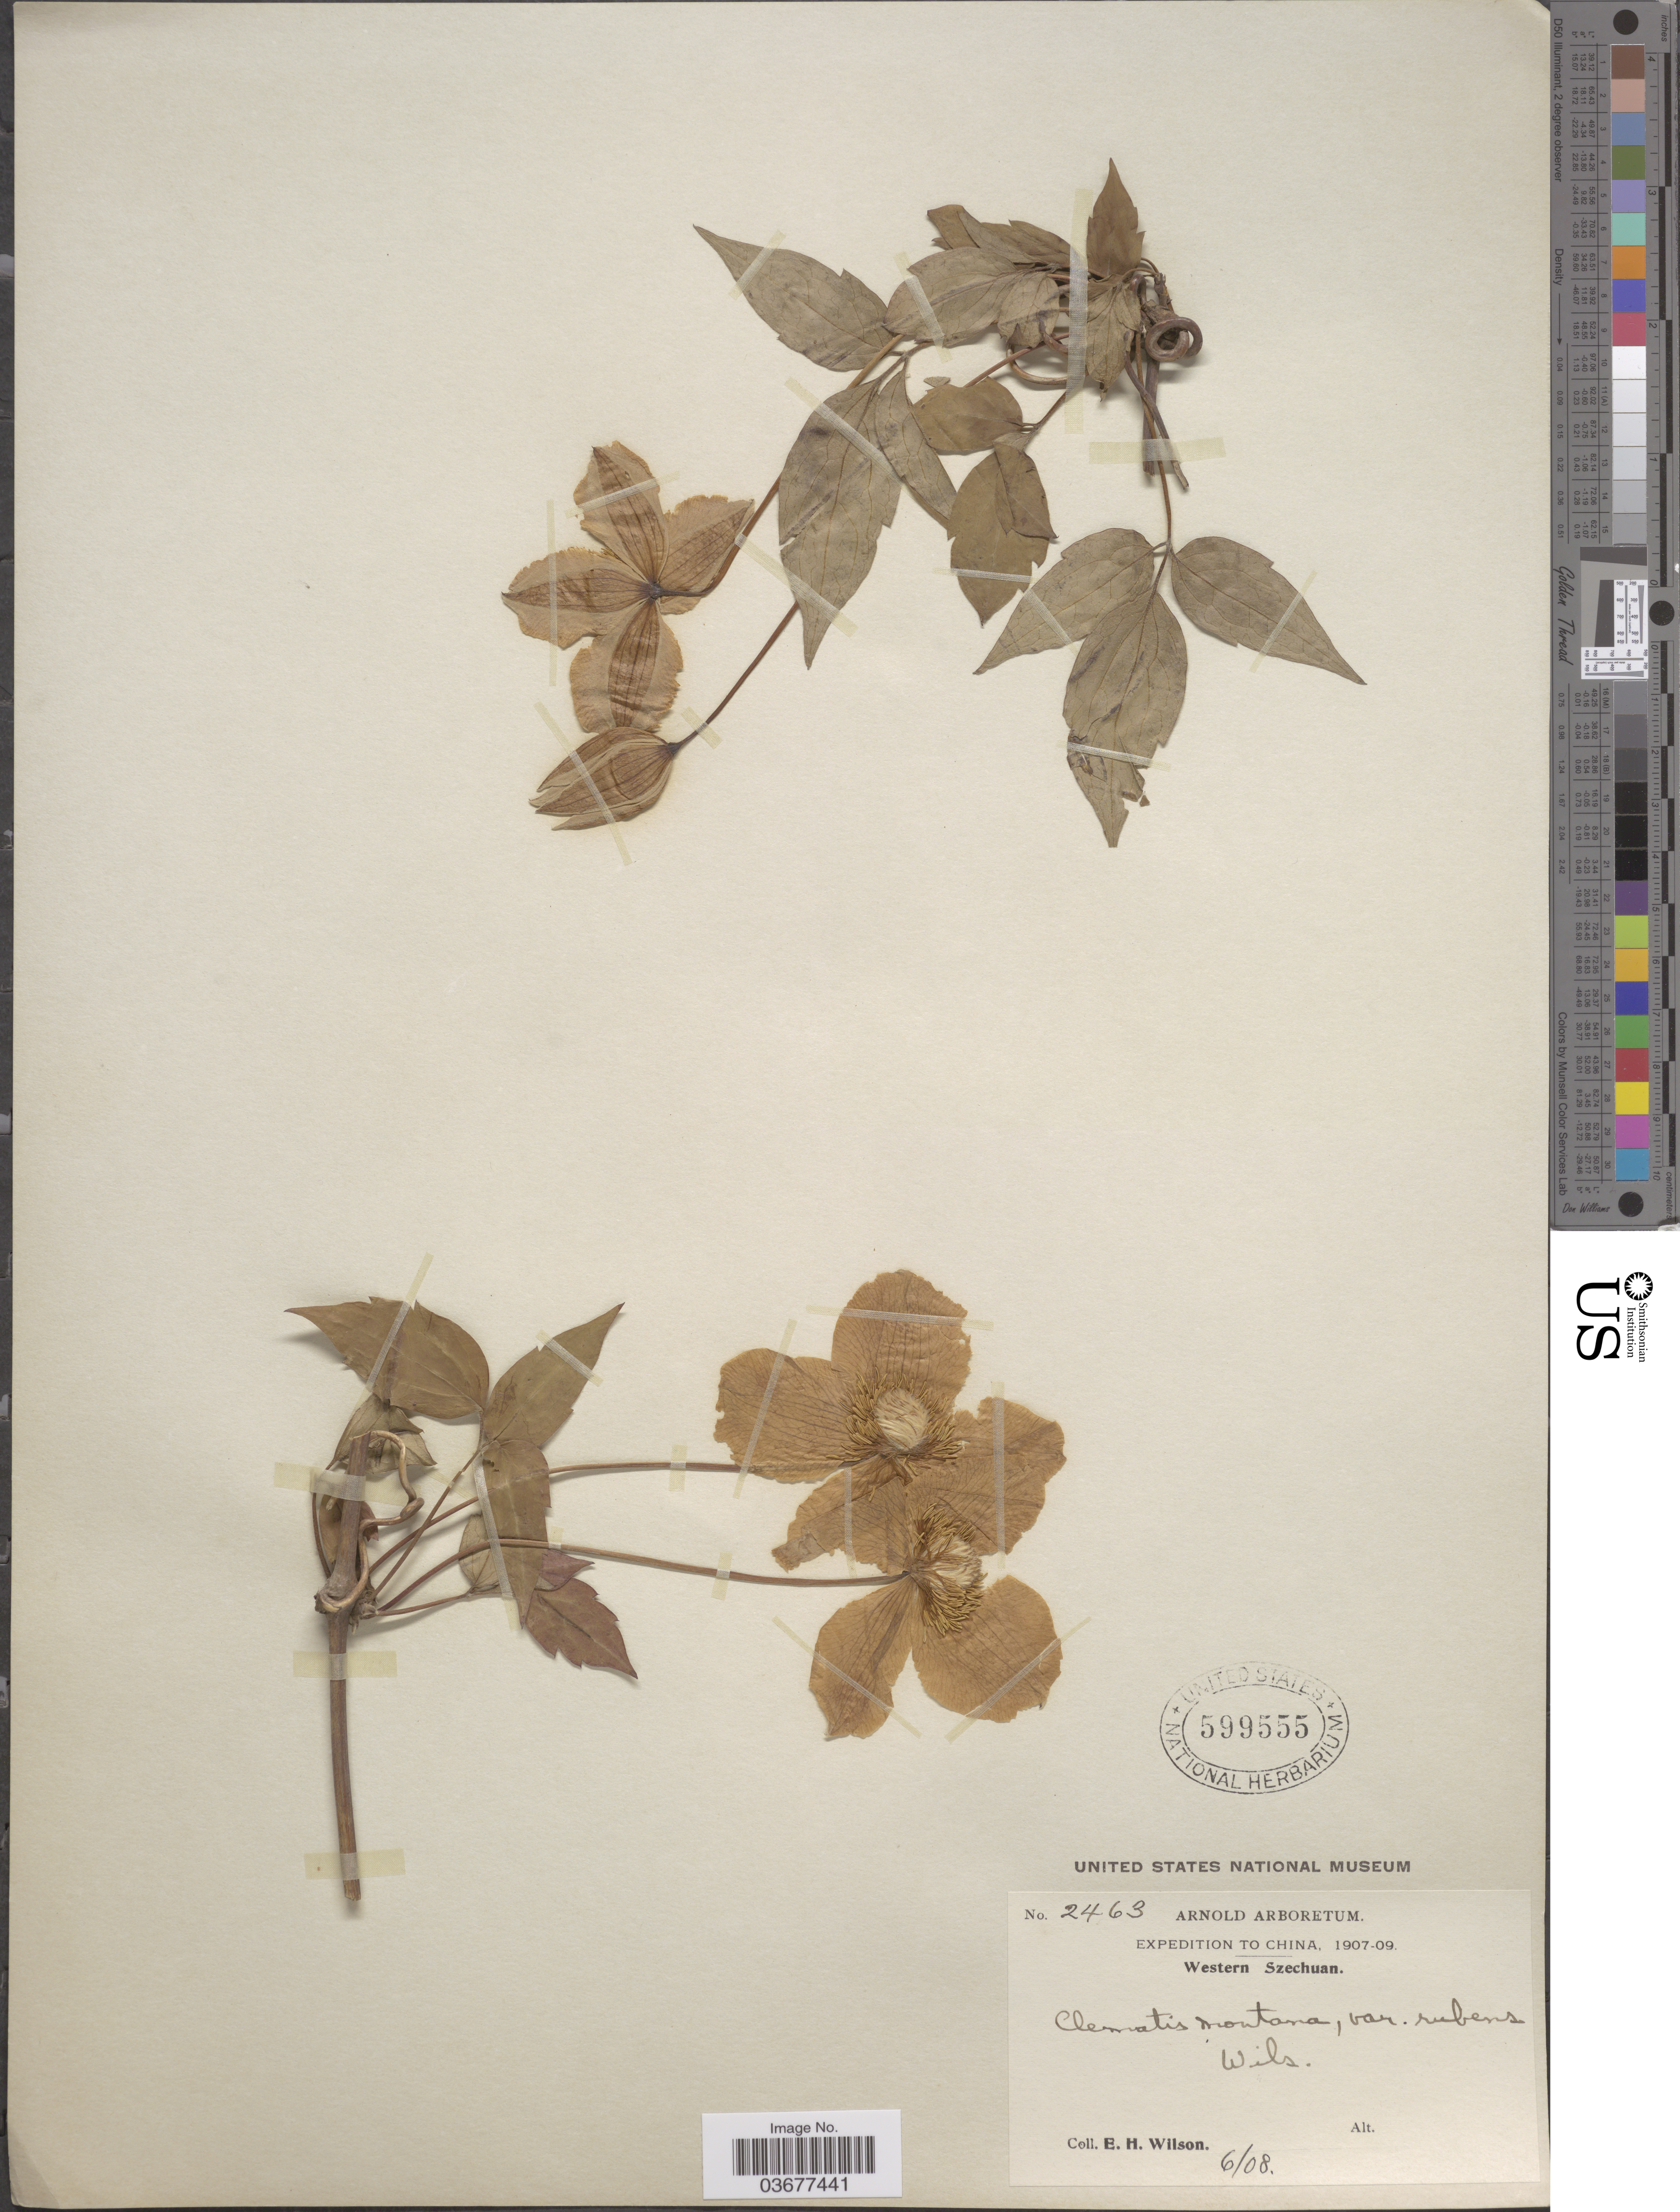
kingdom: Plantae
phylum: Tracheophyta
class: Magnoliopsida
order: Ranunculales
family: Ranunculaceae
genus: Clematis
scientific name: Clematis montana var. rubens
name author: Kuntze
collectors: E. Wilson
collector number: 2463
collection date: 1908-06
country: China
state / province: Sichuan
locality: Western Szechuan.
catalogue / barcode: US 599555